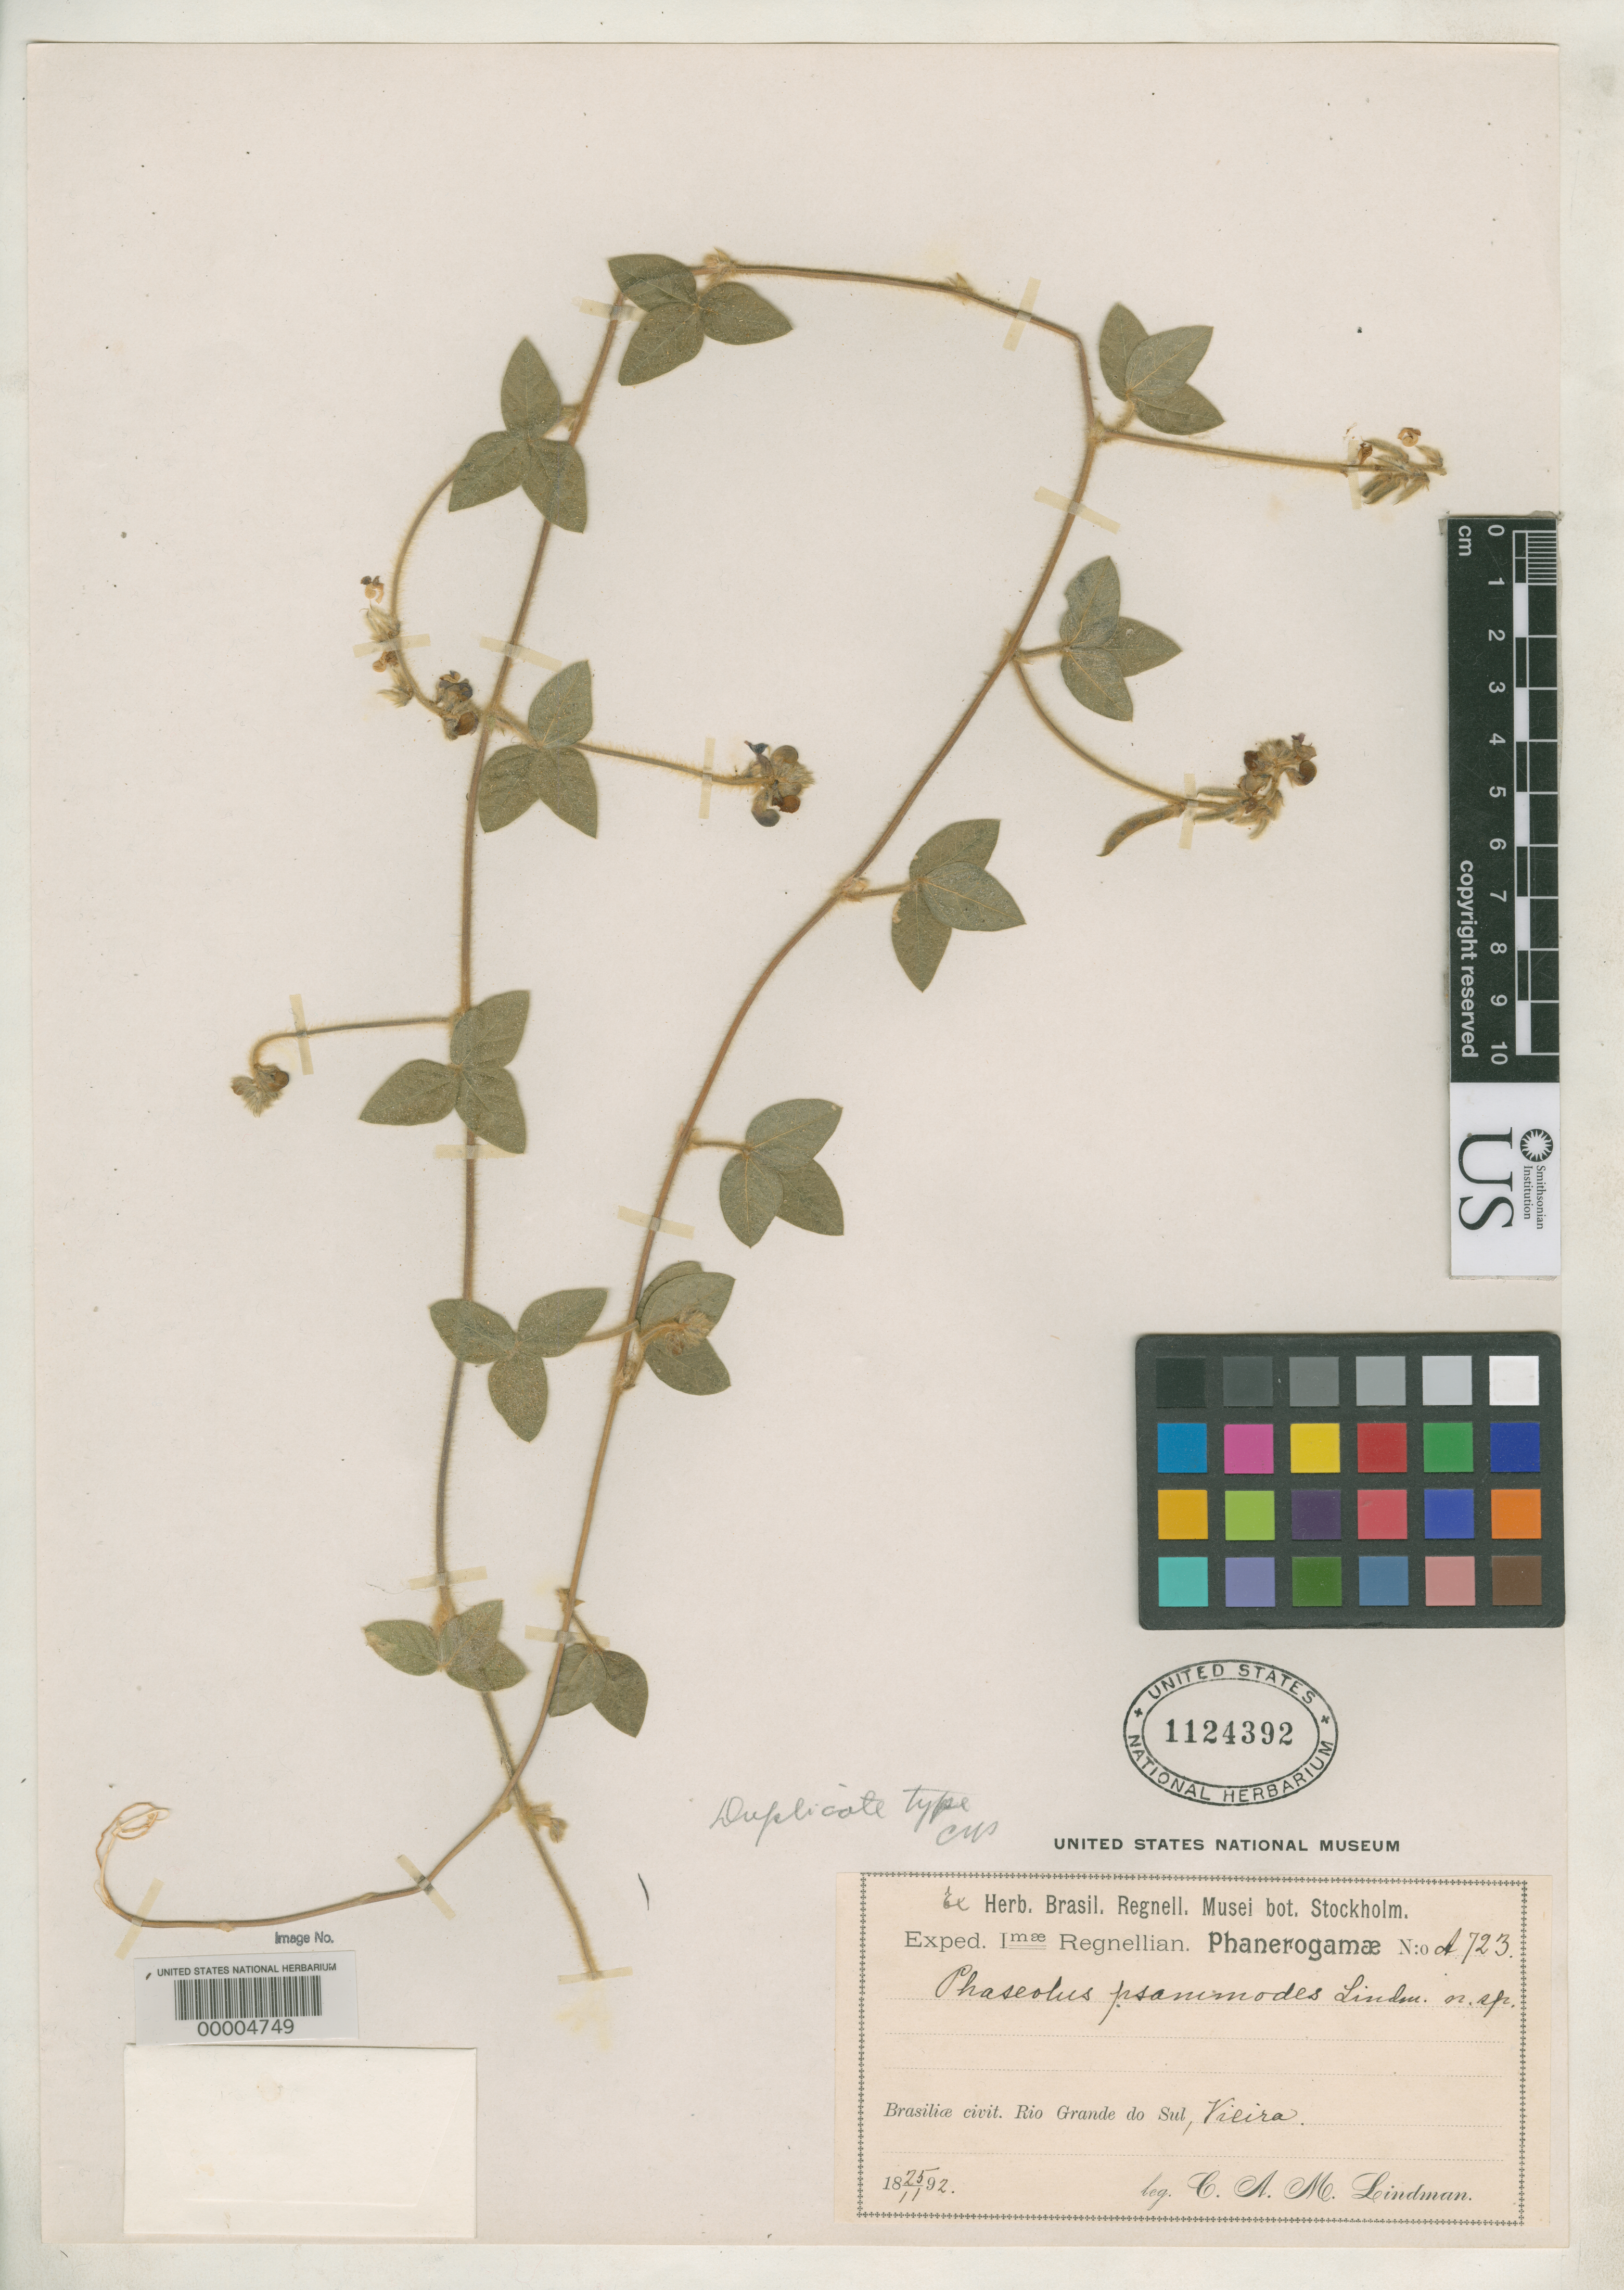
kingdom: Plantae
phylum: Tracheophyta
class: Magnoliopsida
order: Fabales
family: Fabaceae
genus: Phaseolus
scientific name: Phaseolus psammodes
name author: Lindm.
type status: Isotype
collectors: C. A. M. Lindman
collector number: A723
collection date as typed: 25 Nov 1892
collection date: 1892-11-25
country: Brazil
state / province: Rio Grande do Sul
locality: Vilira.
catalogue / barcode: US 1124392